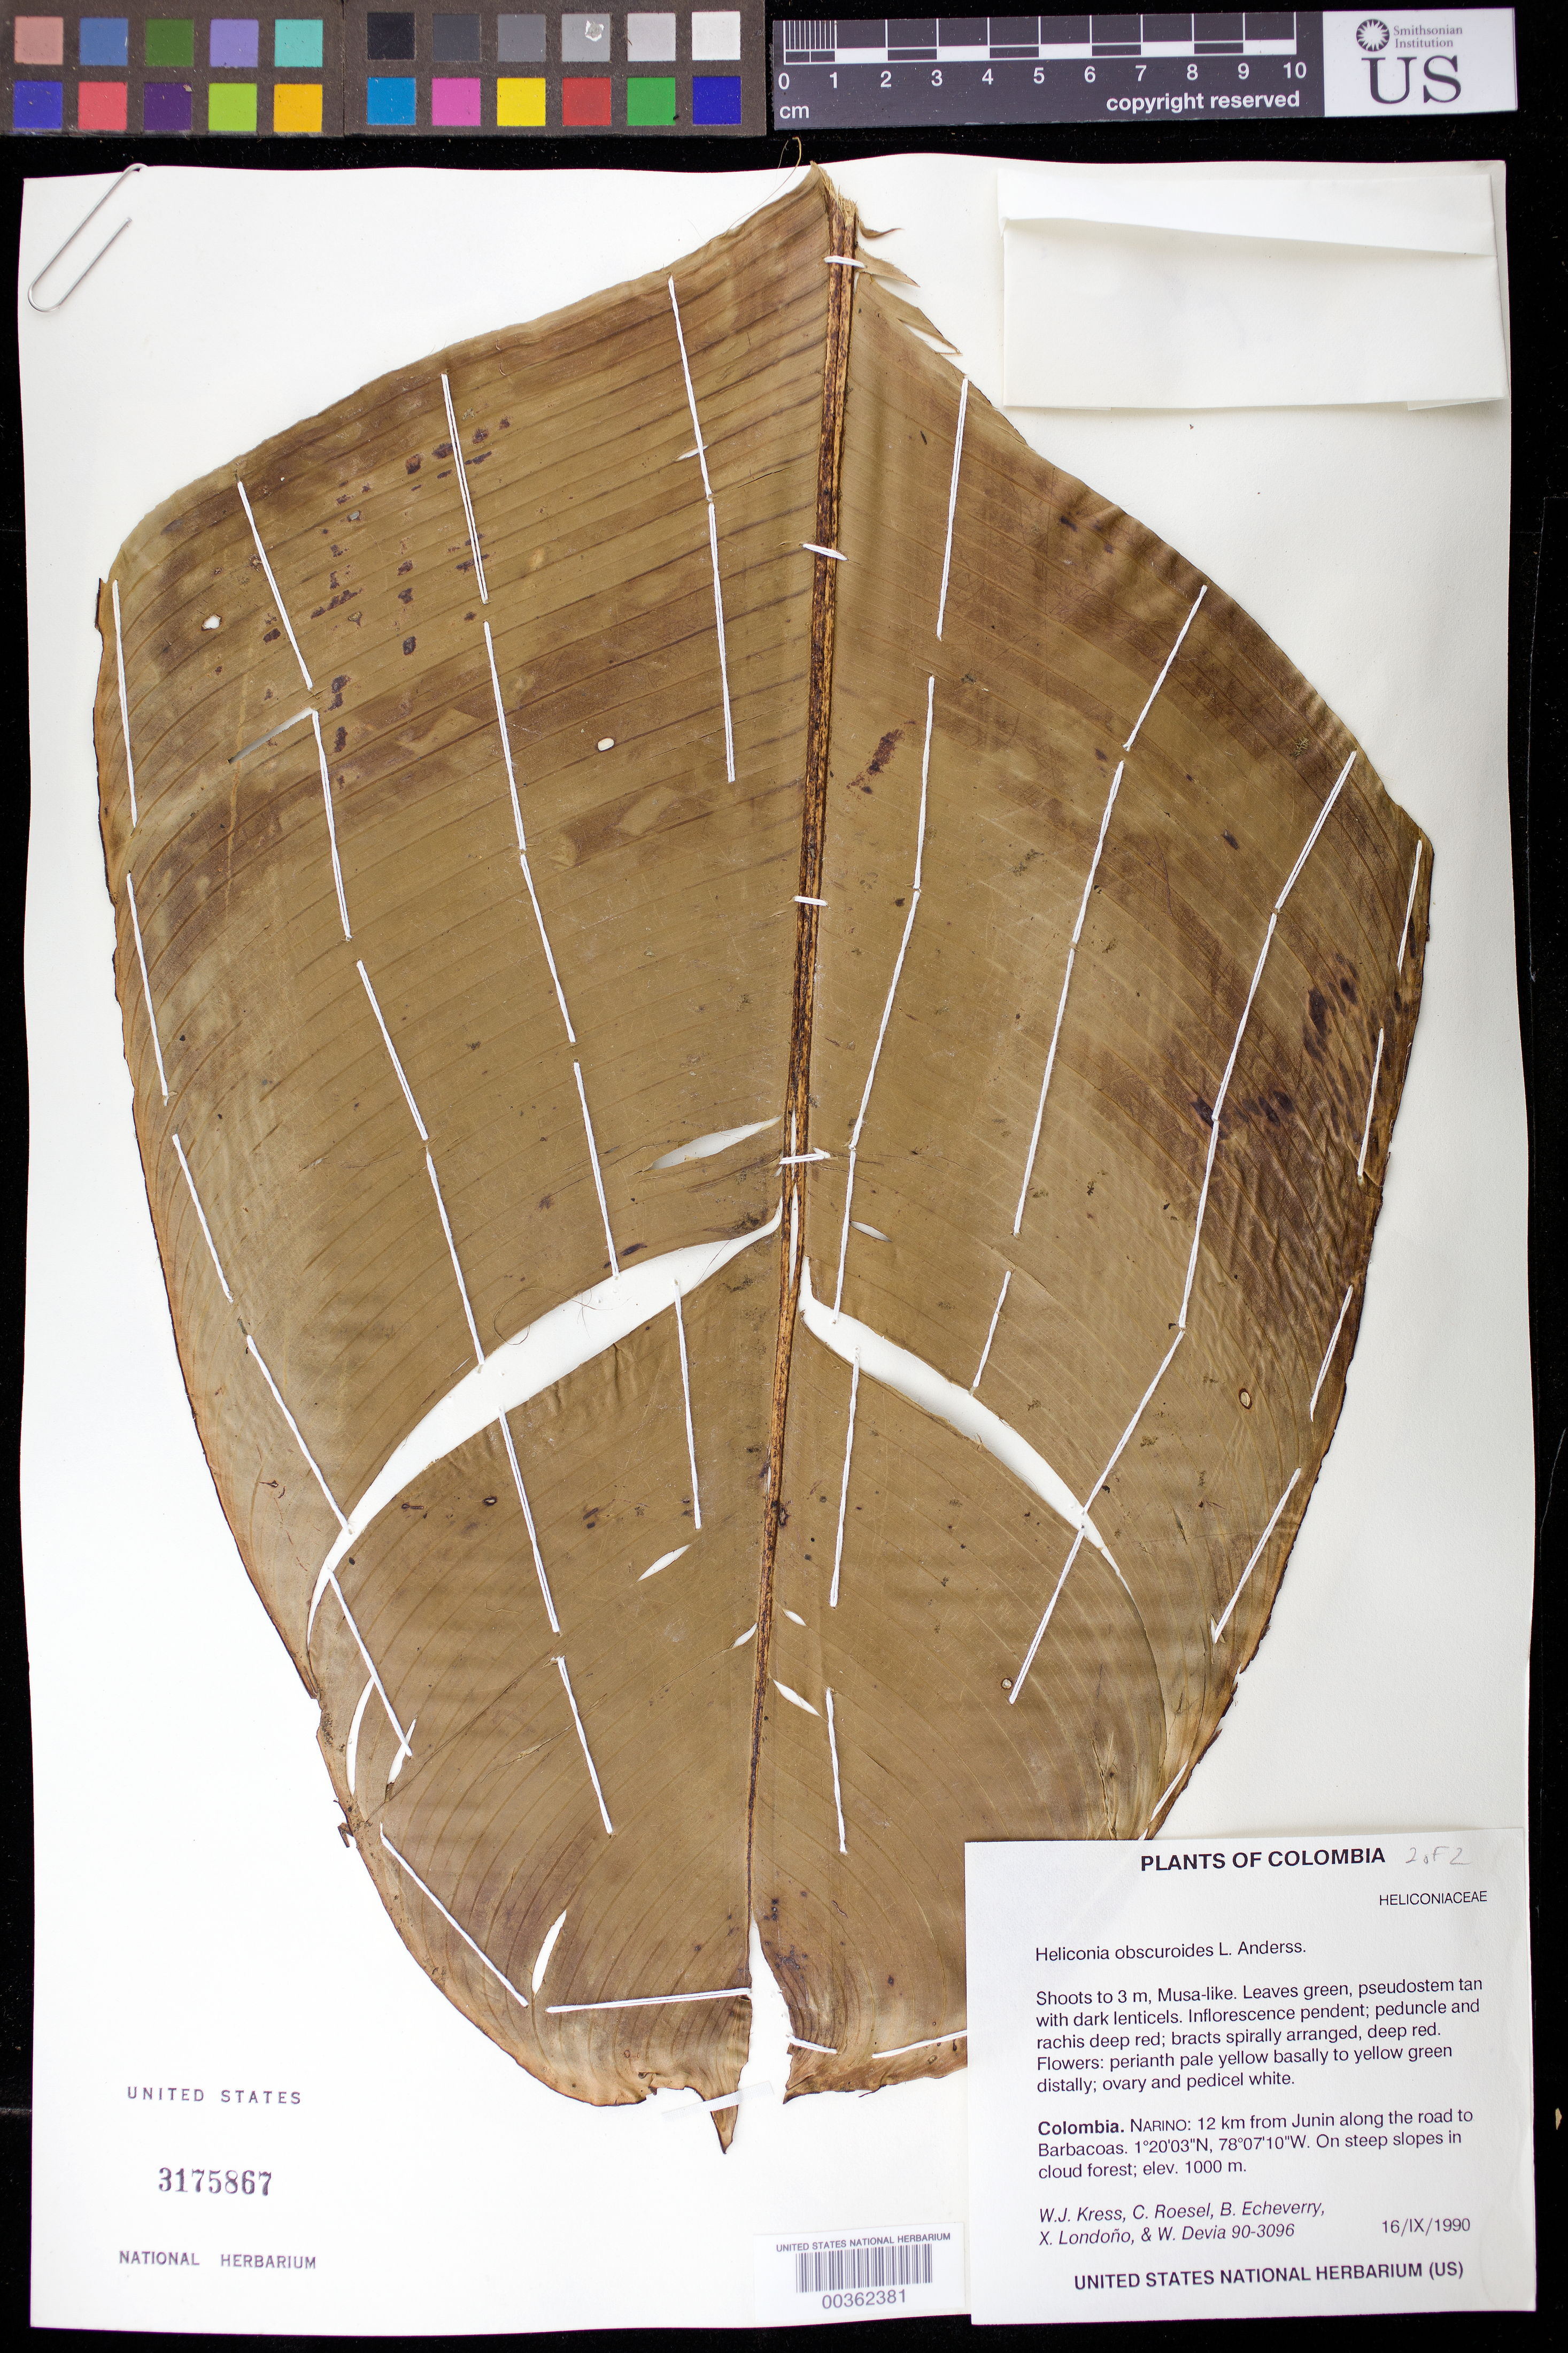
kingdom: Plantae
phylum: Tracheophyta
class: Liliopsida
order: Zingiberales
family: Heliconiaceae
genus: Heliconia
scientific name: Heliconia obscuroides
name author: L. Andersson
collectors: W. J. Kress, C. S. Roesel, B. Echeverry, X. Londoño & W. Devia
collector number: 90-3096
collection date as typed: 16 Sep 1990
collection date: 1990-09-16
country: Colombia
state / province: Nariño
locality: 12 km from Junin along road to Barbacoas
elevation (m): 1000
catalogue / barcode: US 3175867